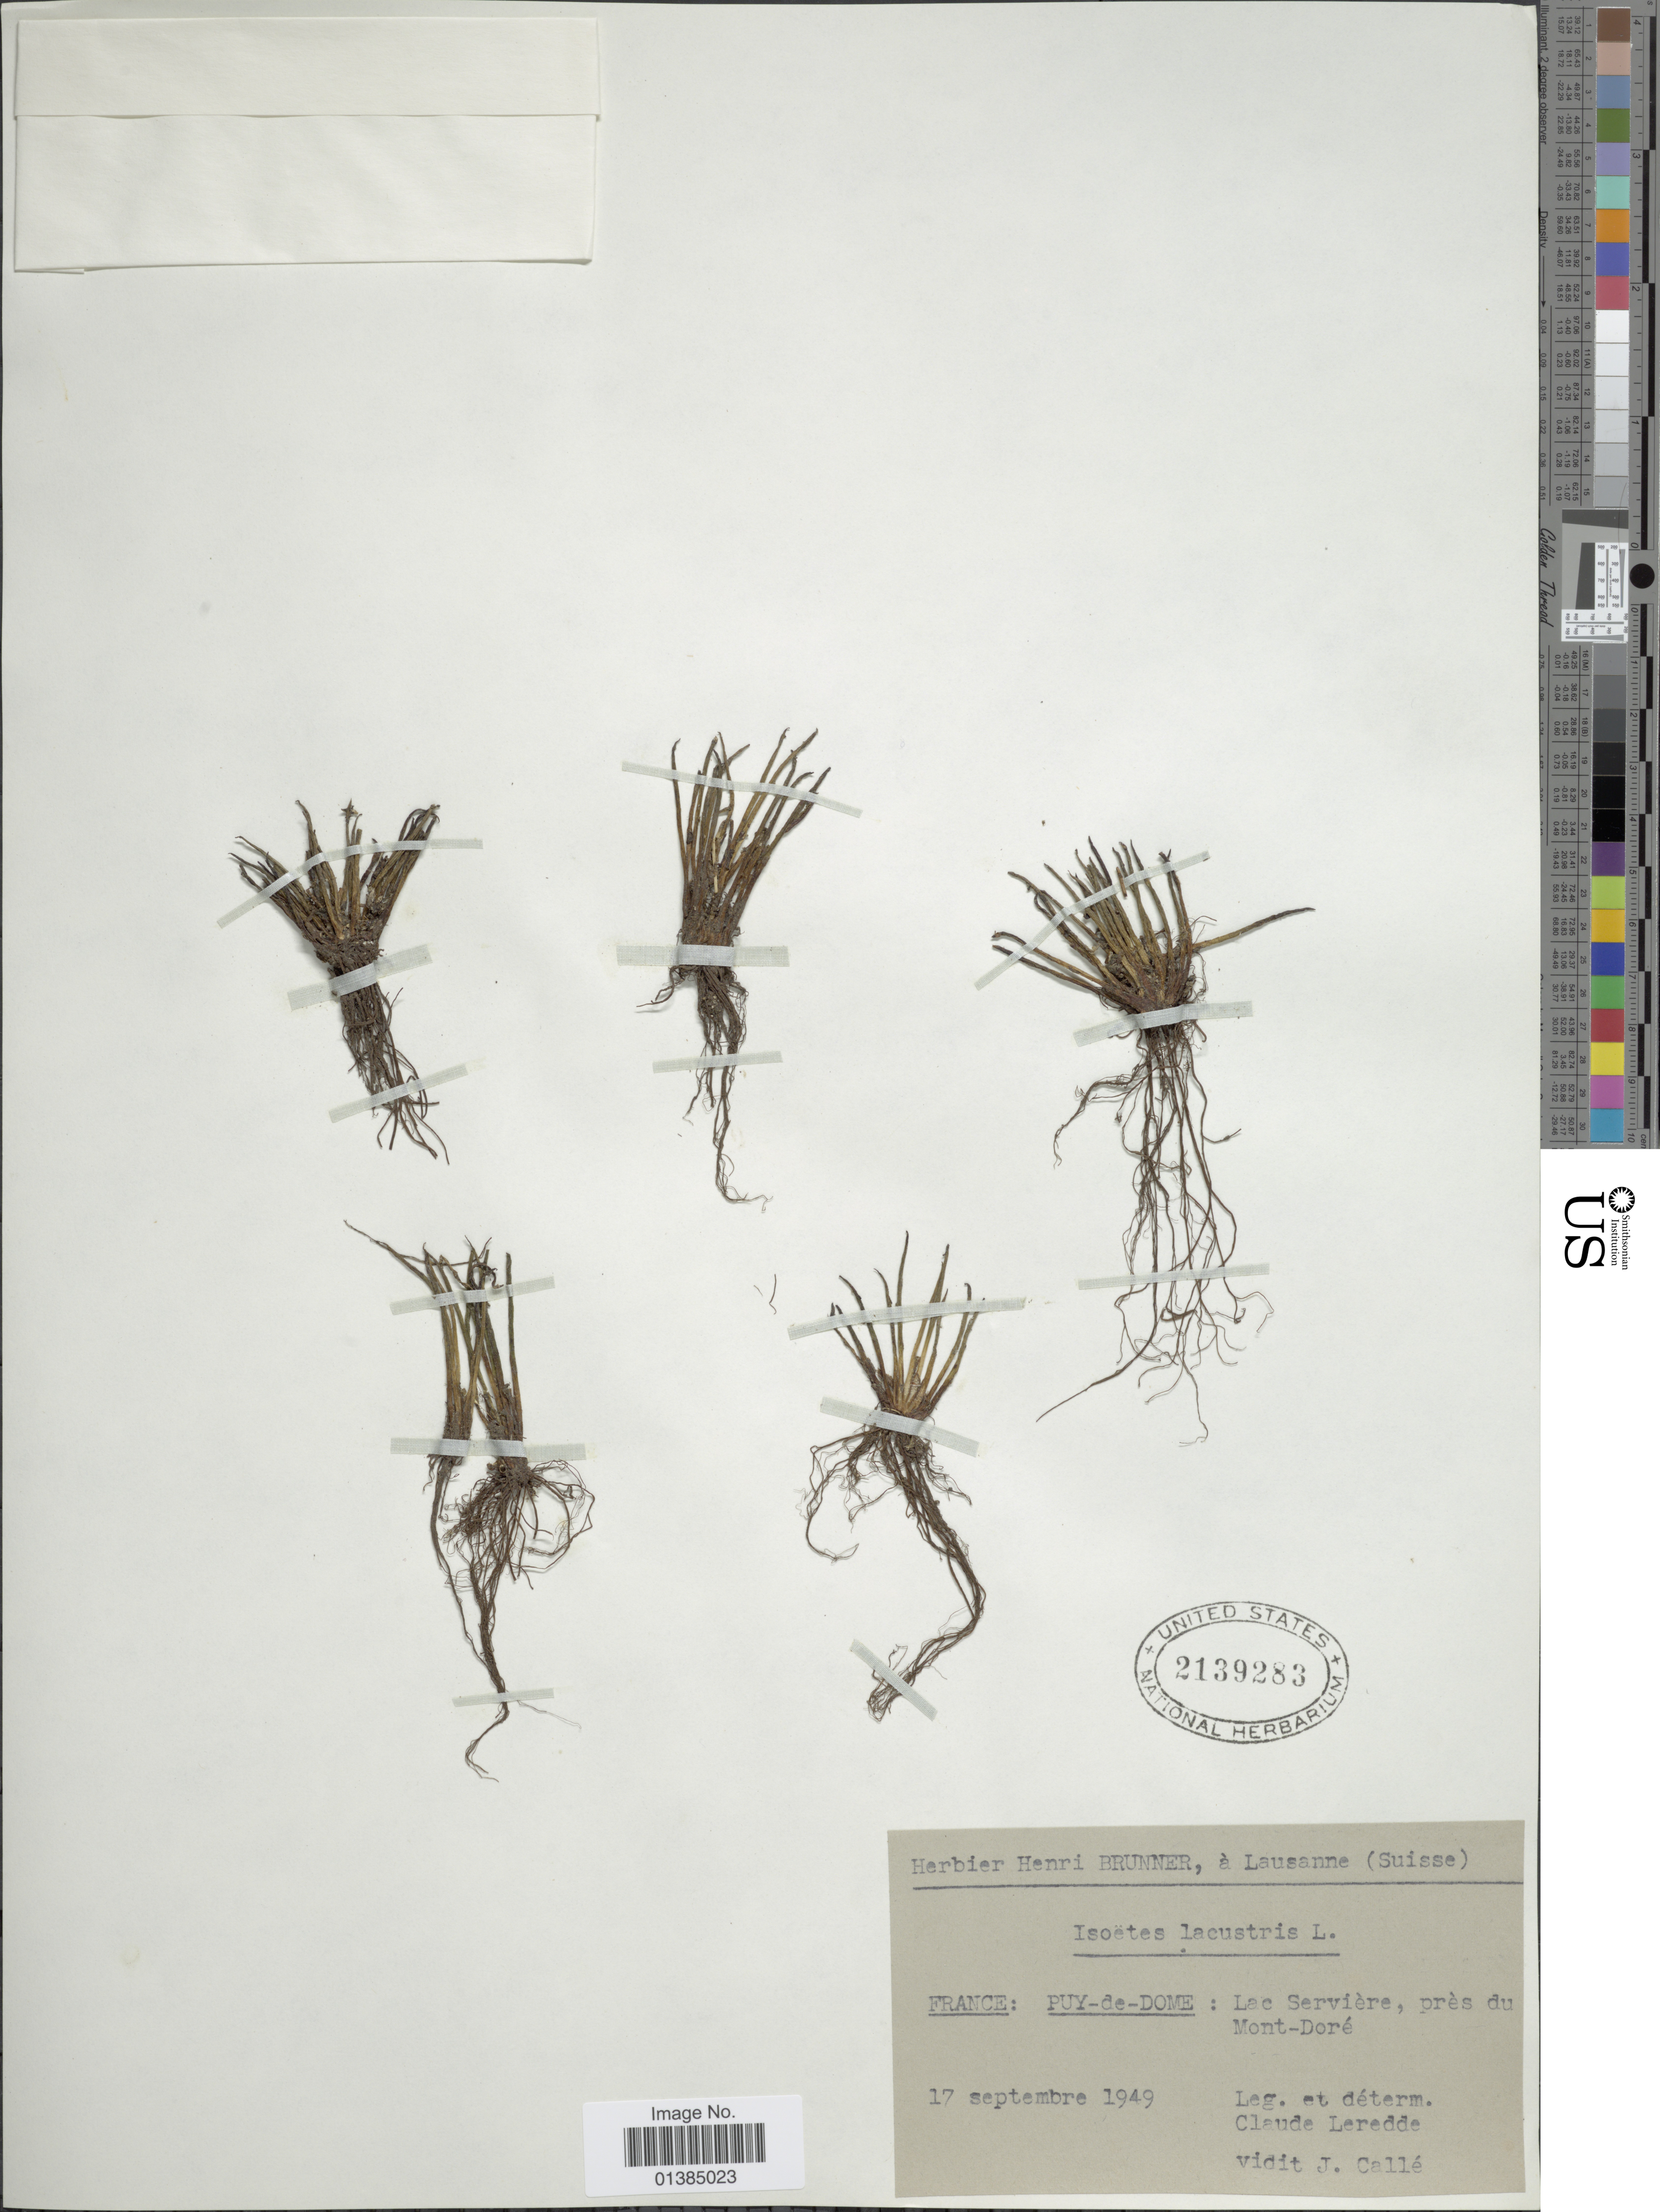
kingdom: Plantae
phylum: Tracheophyta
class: Lycopodiopsida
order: Isoetales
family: Isoetaceae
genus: Isoetes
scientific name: Isoetes lacustris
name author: L.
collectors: C. Leredde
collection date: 1949-09-17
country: France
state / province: Auvergne-Rhône-Alpes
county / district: Puy-de-Dôme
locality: Puy-de-Dome: Lac Servière, près du Mont-Doré.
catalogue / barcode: US 2139283